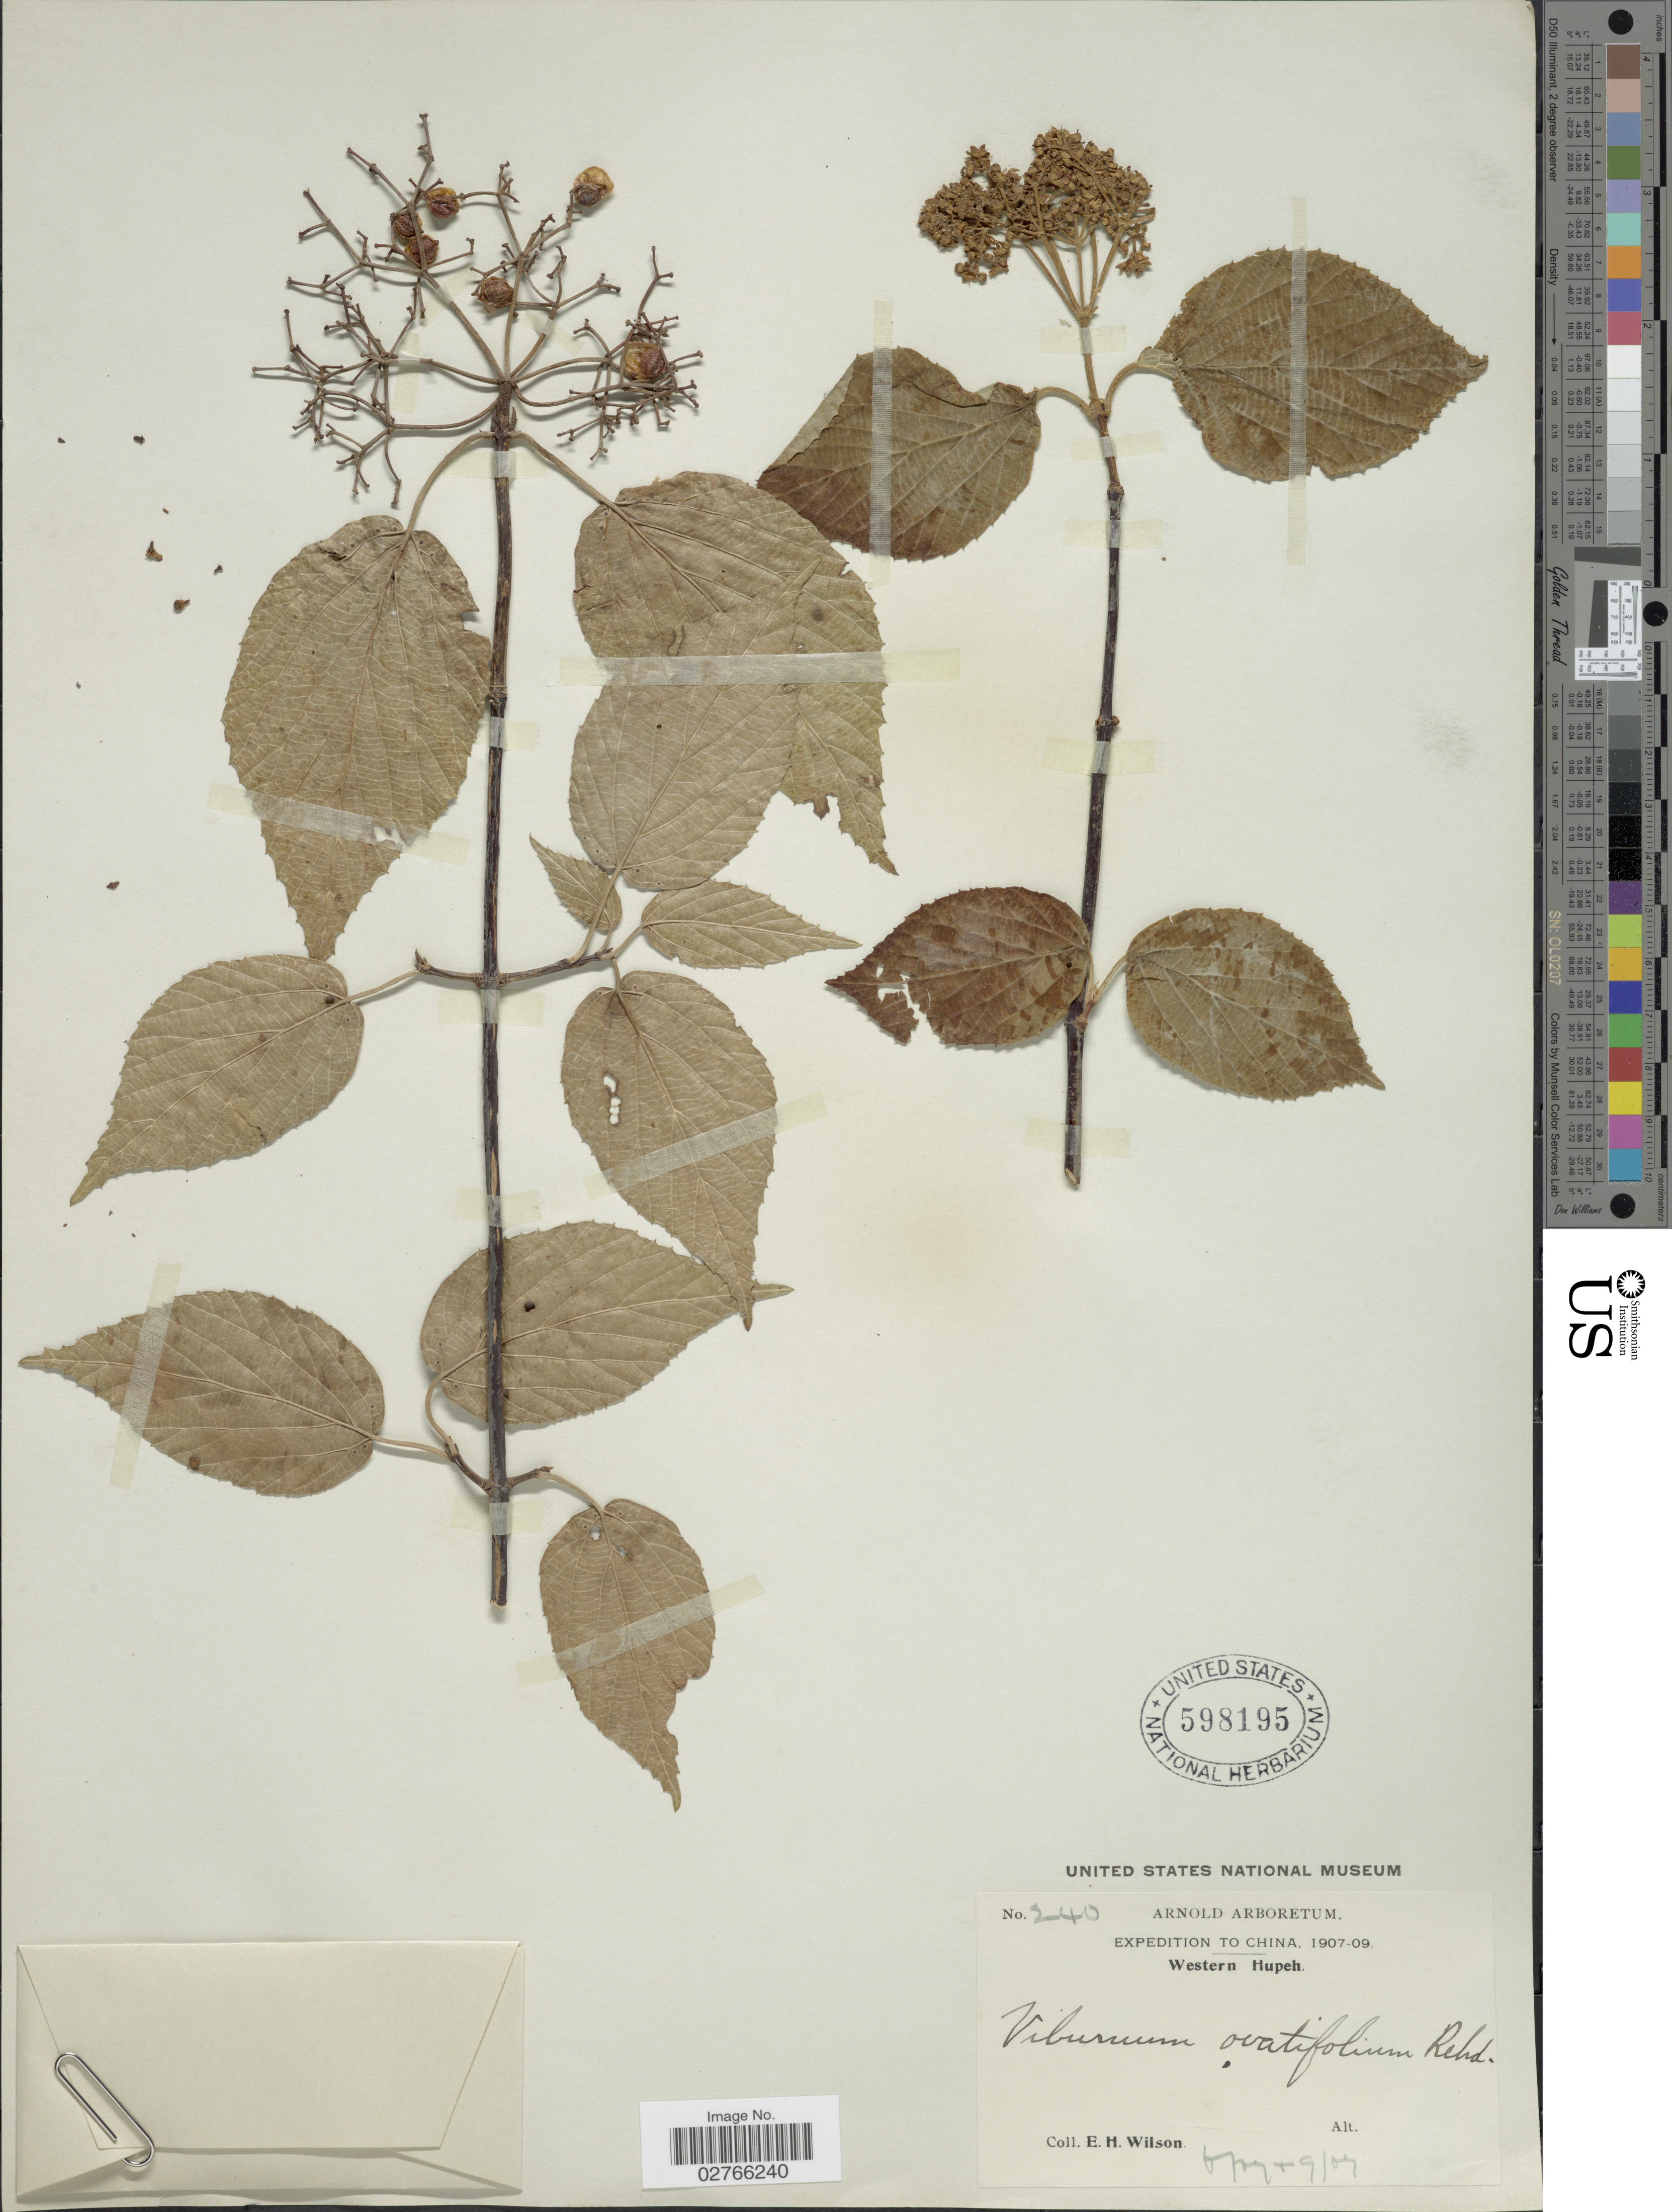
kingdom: Plantae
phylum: Tracheophyta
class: Magnoliopsida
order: Dipsacales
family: Viburnaceae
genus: Viburnum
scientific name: Viburnum ovatifolium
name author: Rehder in Sarg.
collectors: E. Wilson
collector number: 240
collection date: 1907-06/1907-09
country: China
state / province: Hubei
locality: Western Hupeh.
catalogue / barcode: US 598195